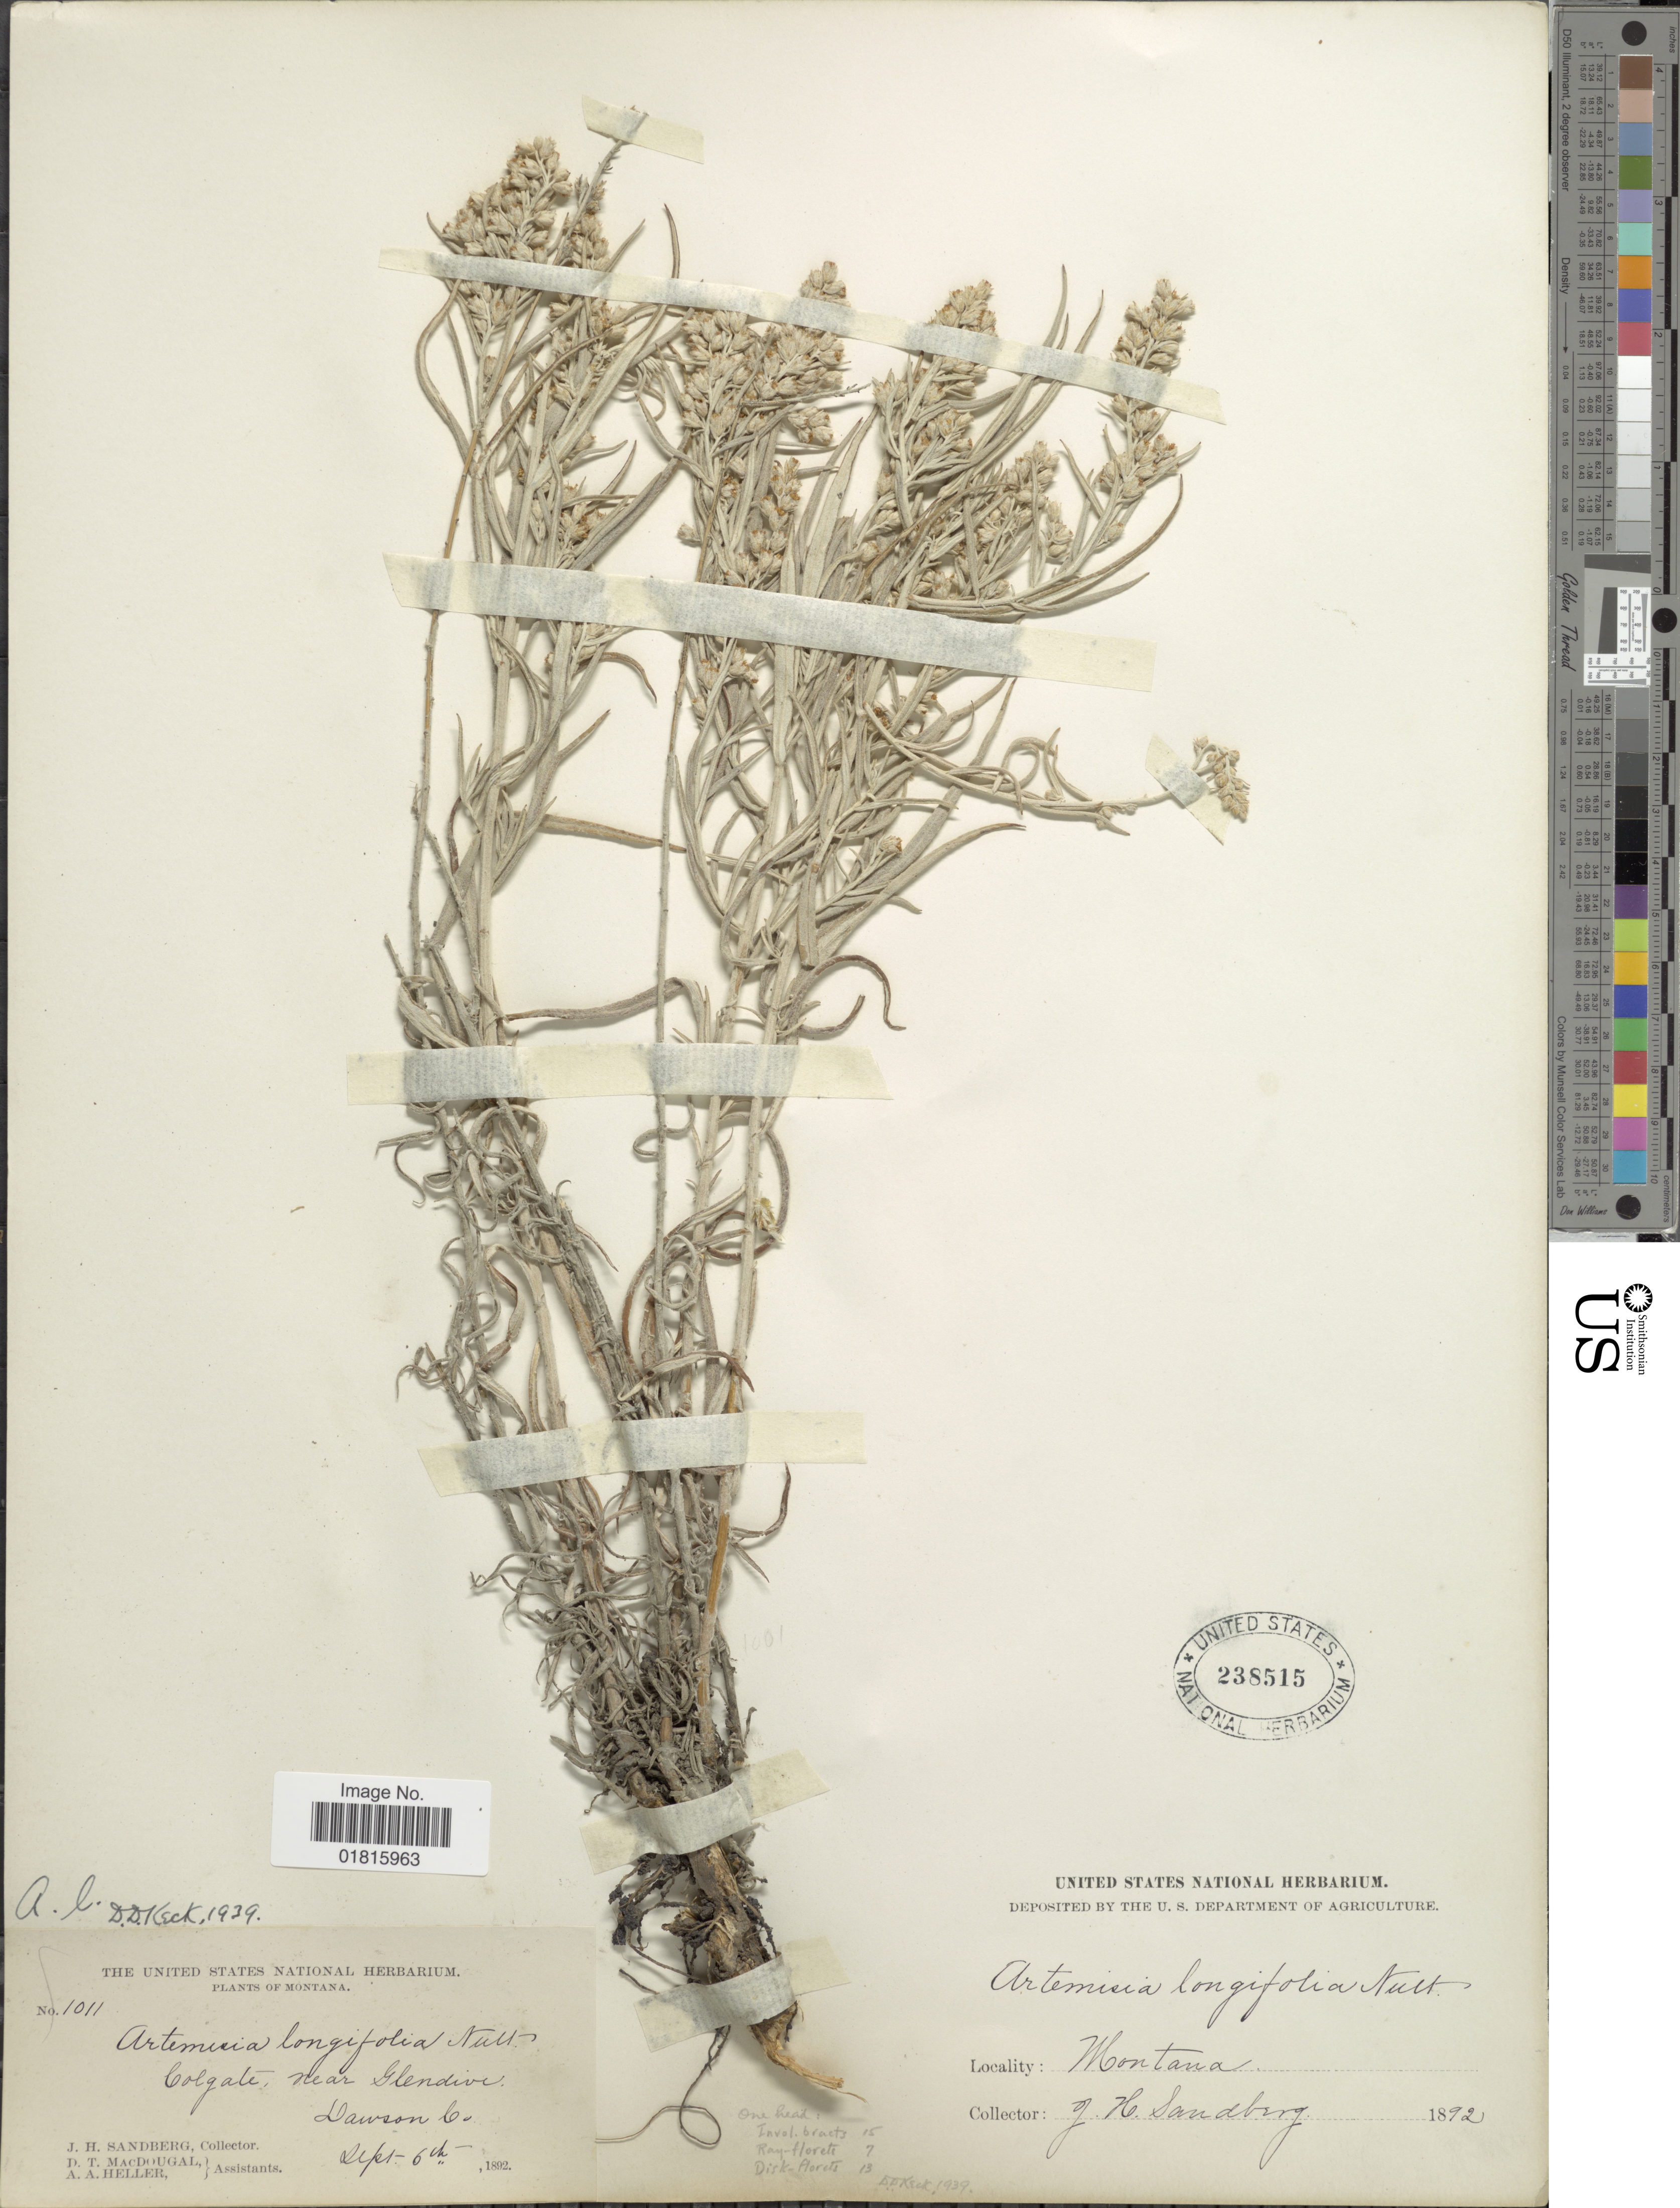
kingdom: Plantae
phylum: Tracheophyta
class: Magnoliopsida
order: Asterales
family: Asteraceae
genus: Artemisia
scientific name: Artemisia longifolia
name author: Nutt.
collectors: J. H. Sandberg, D. T. MacDougal & A. A. Heller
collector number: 1011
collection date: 1892-09-06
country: United States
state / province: Montana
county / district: Dawson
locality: Colgate, near Glendive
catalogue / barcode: US 238515